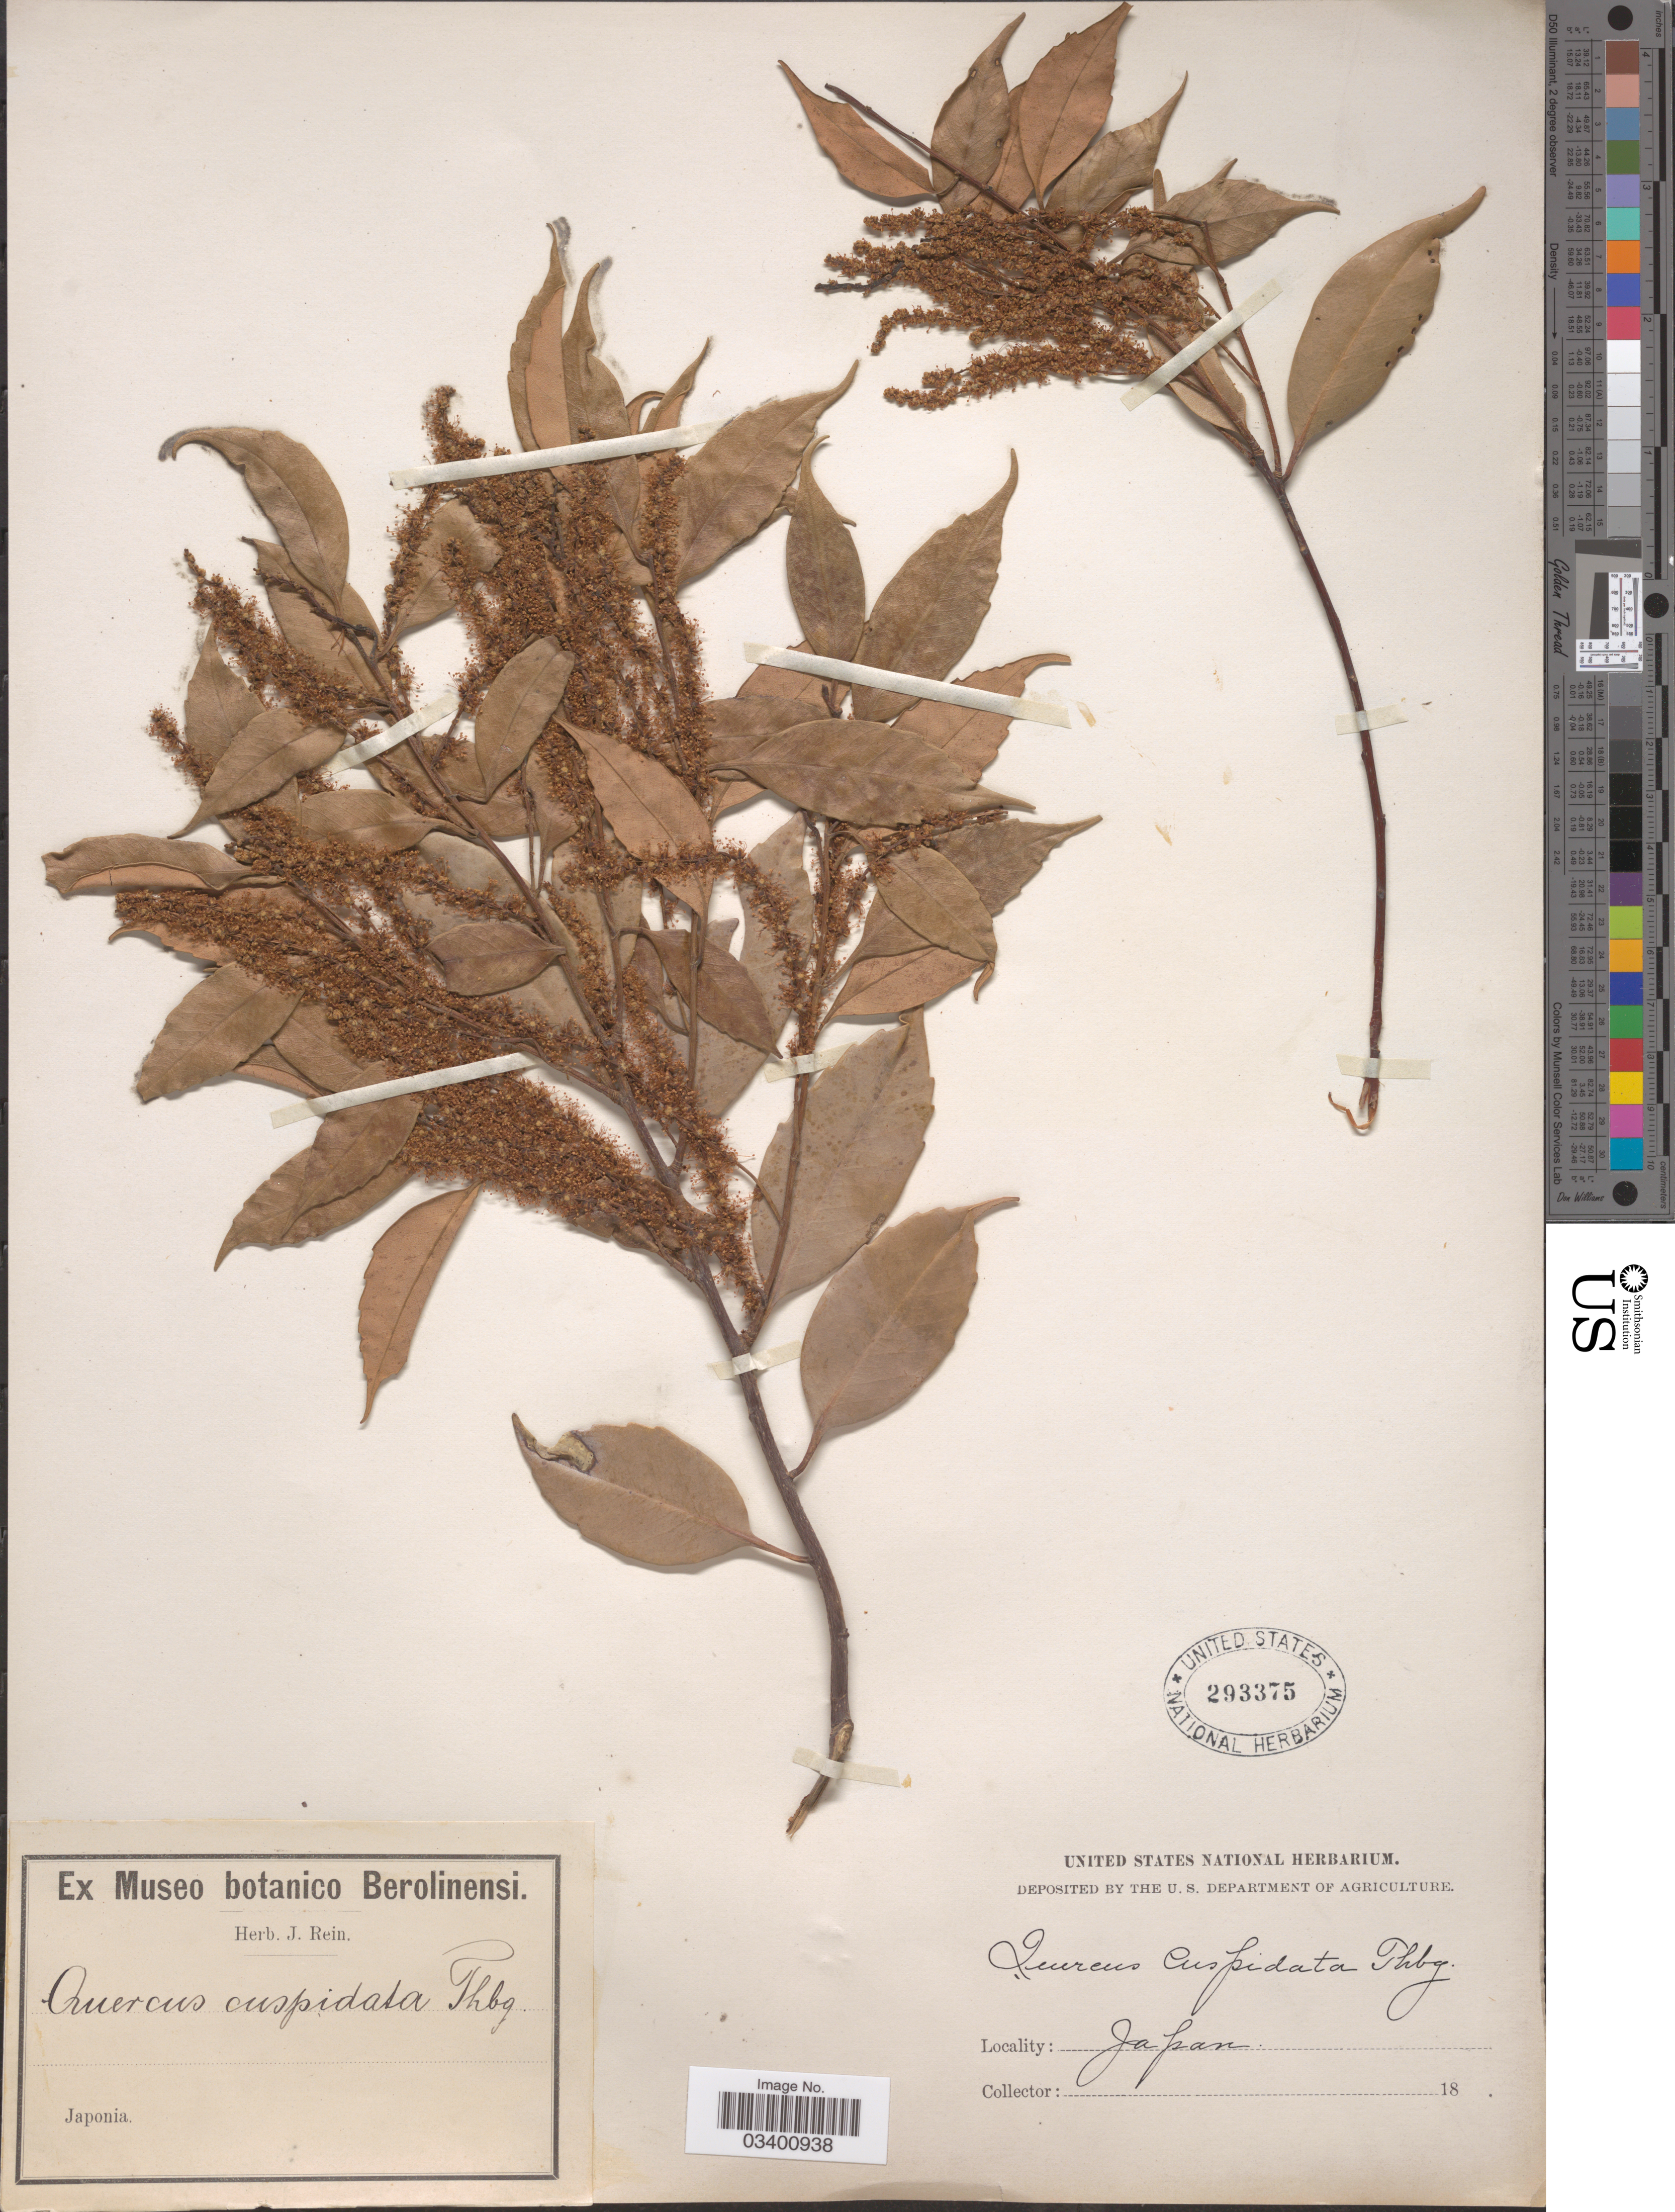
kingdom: Plantae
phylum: Tracheophyta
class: Magnoliopsida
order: Fagales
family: Fagaceae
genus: Castanopsis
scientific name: Castanopsis cuspidata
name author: (Thunb.) Schottky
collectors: ex herb. J. Rein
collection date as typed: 18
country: Japan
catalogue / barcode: US 293375